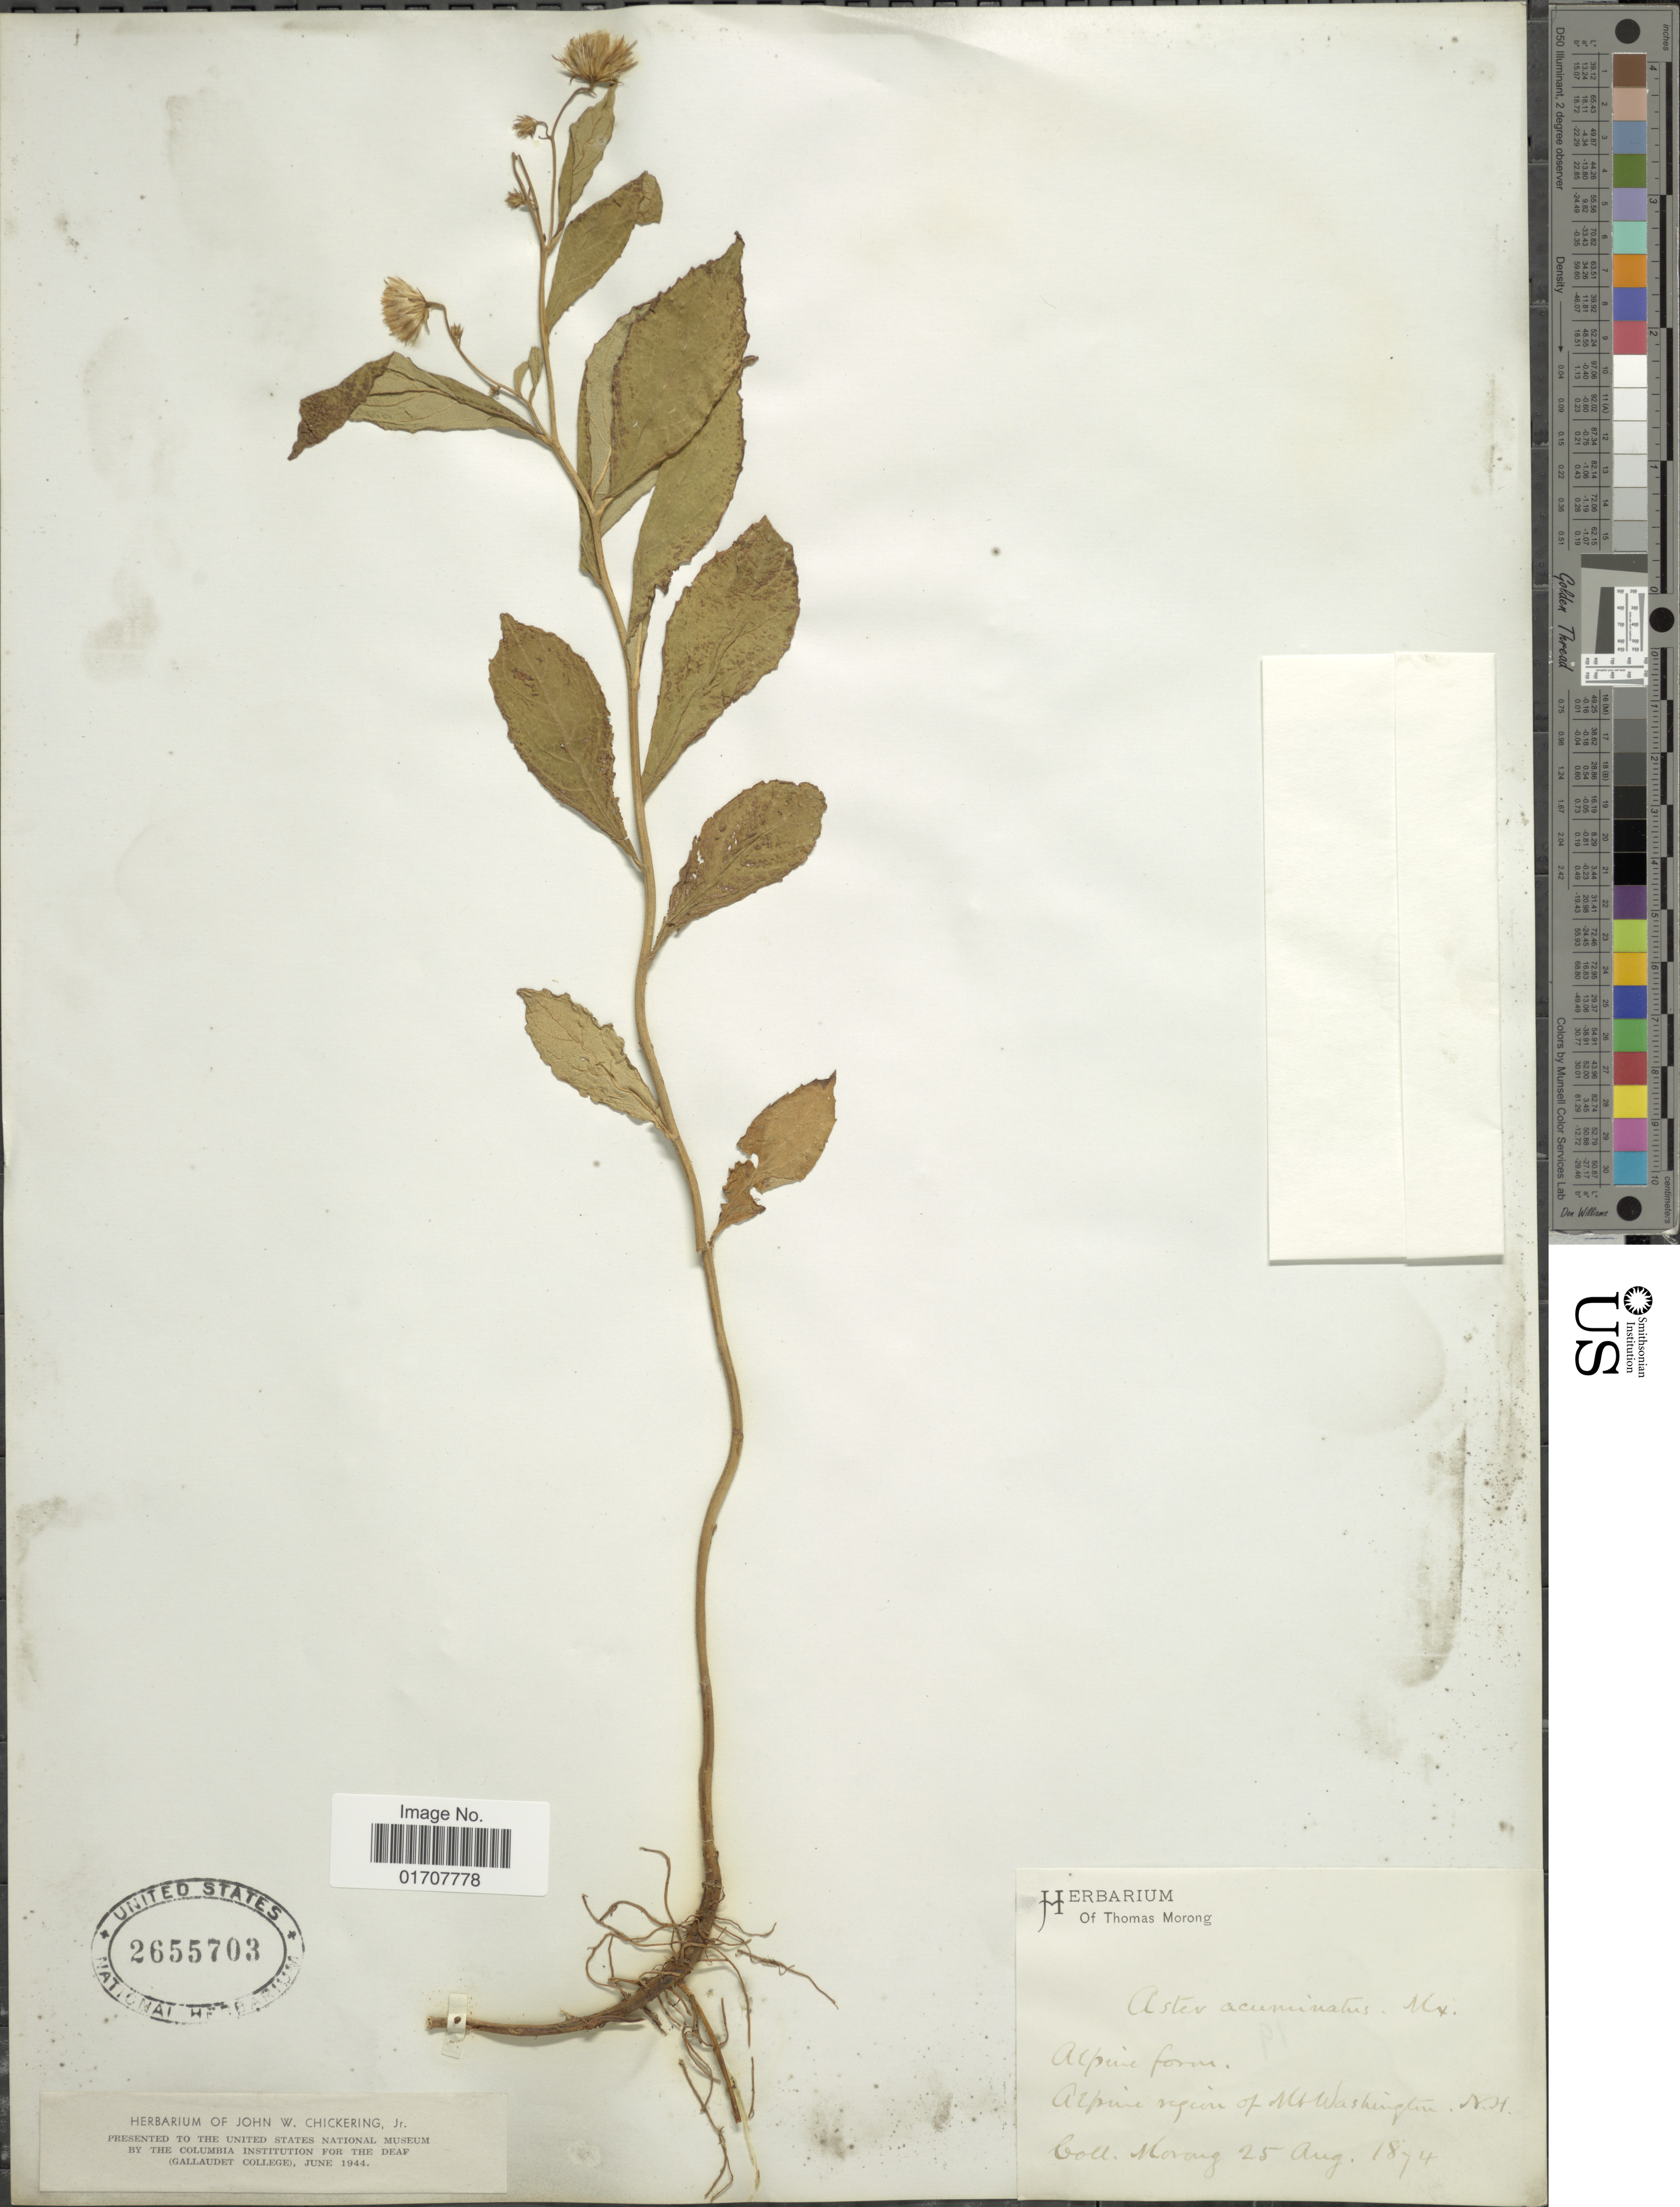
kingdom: Plantae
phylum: Tracheophyta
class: Magnoliopsida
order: Asterales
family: Asteraceae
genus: Oclemena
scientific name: Oclemena acuminata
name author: (Michx.) Greene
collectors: ex herb. T. Morong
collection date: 1894-08-25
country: United States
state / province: New Hampshire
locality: Alpine region of Mi Washinton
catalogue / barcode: US 2655703